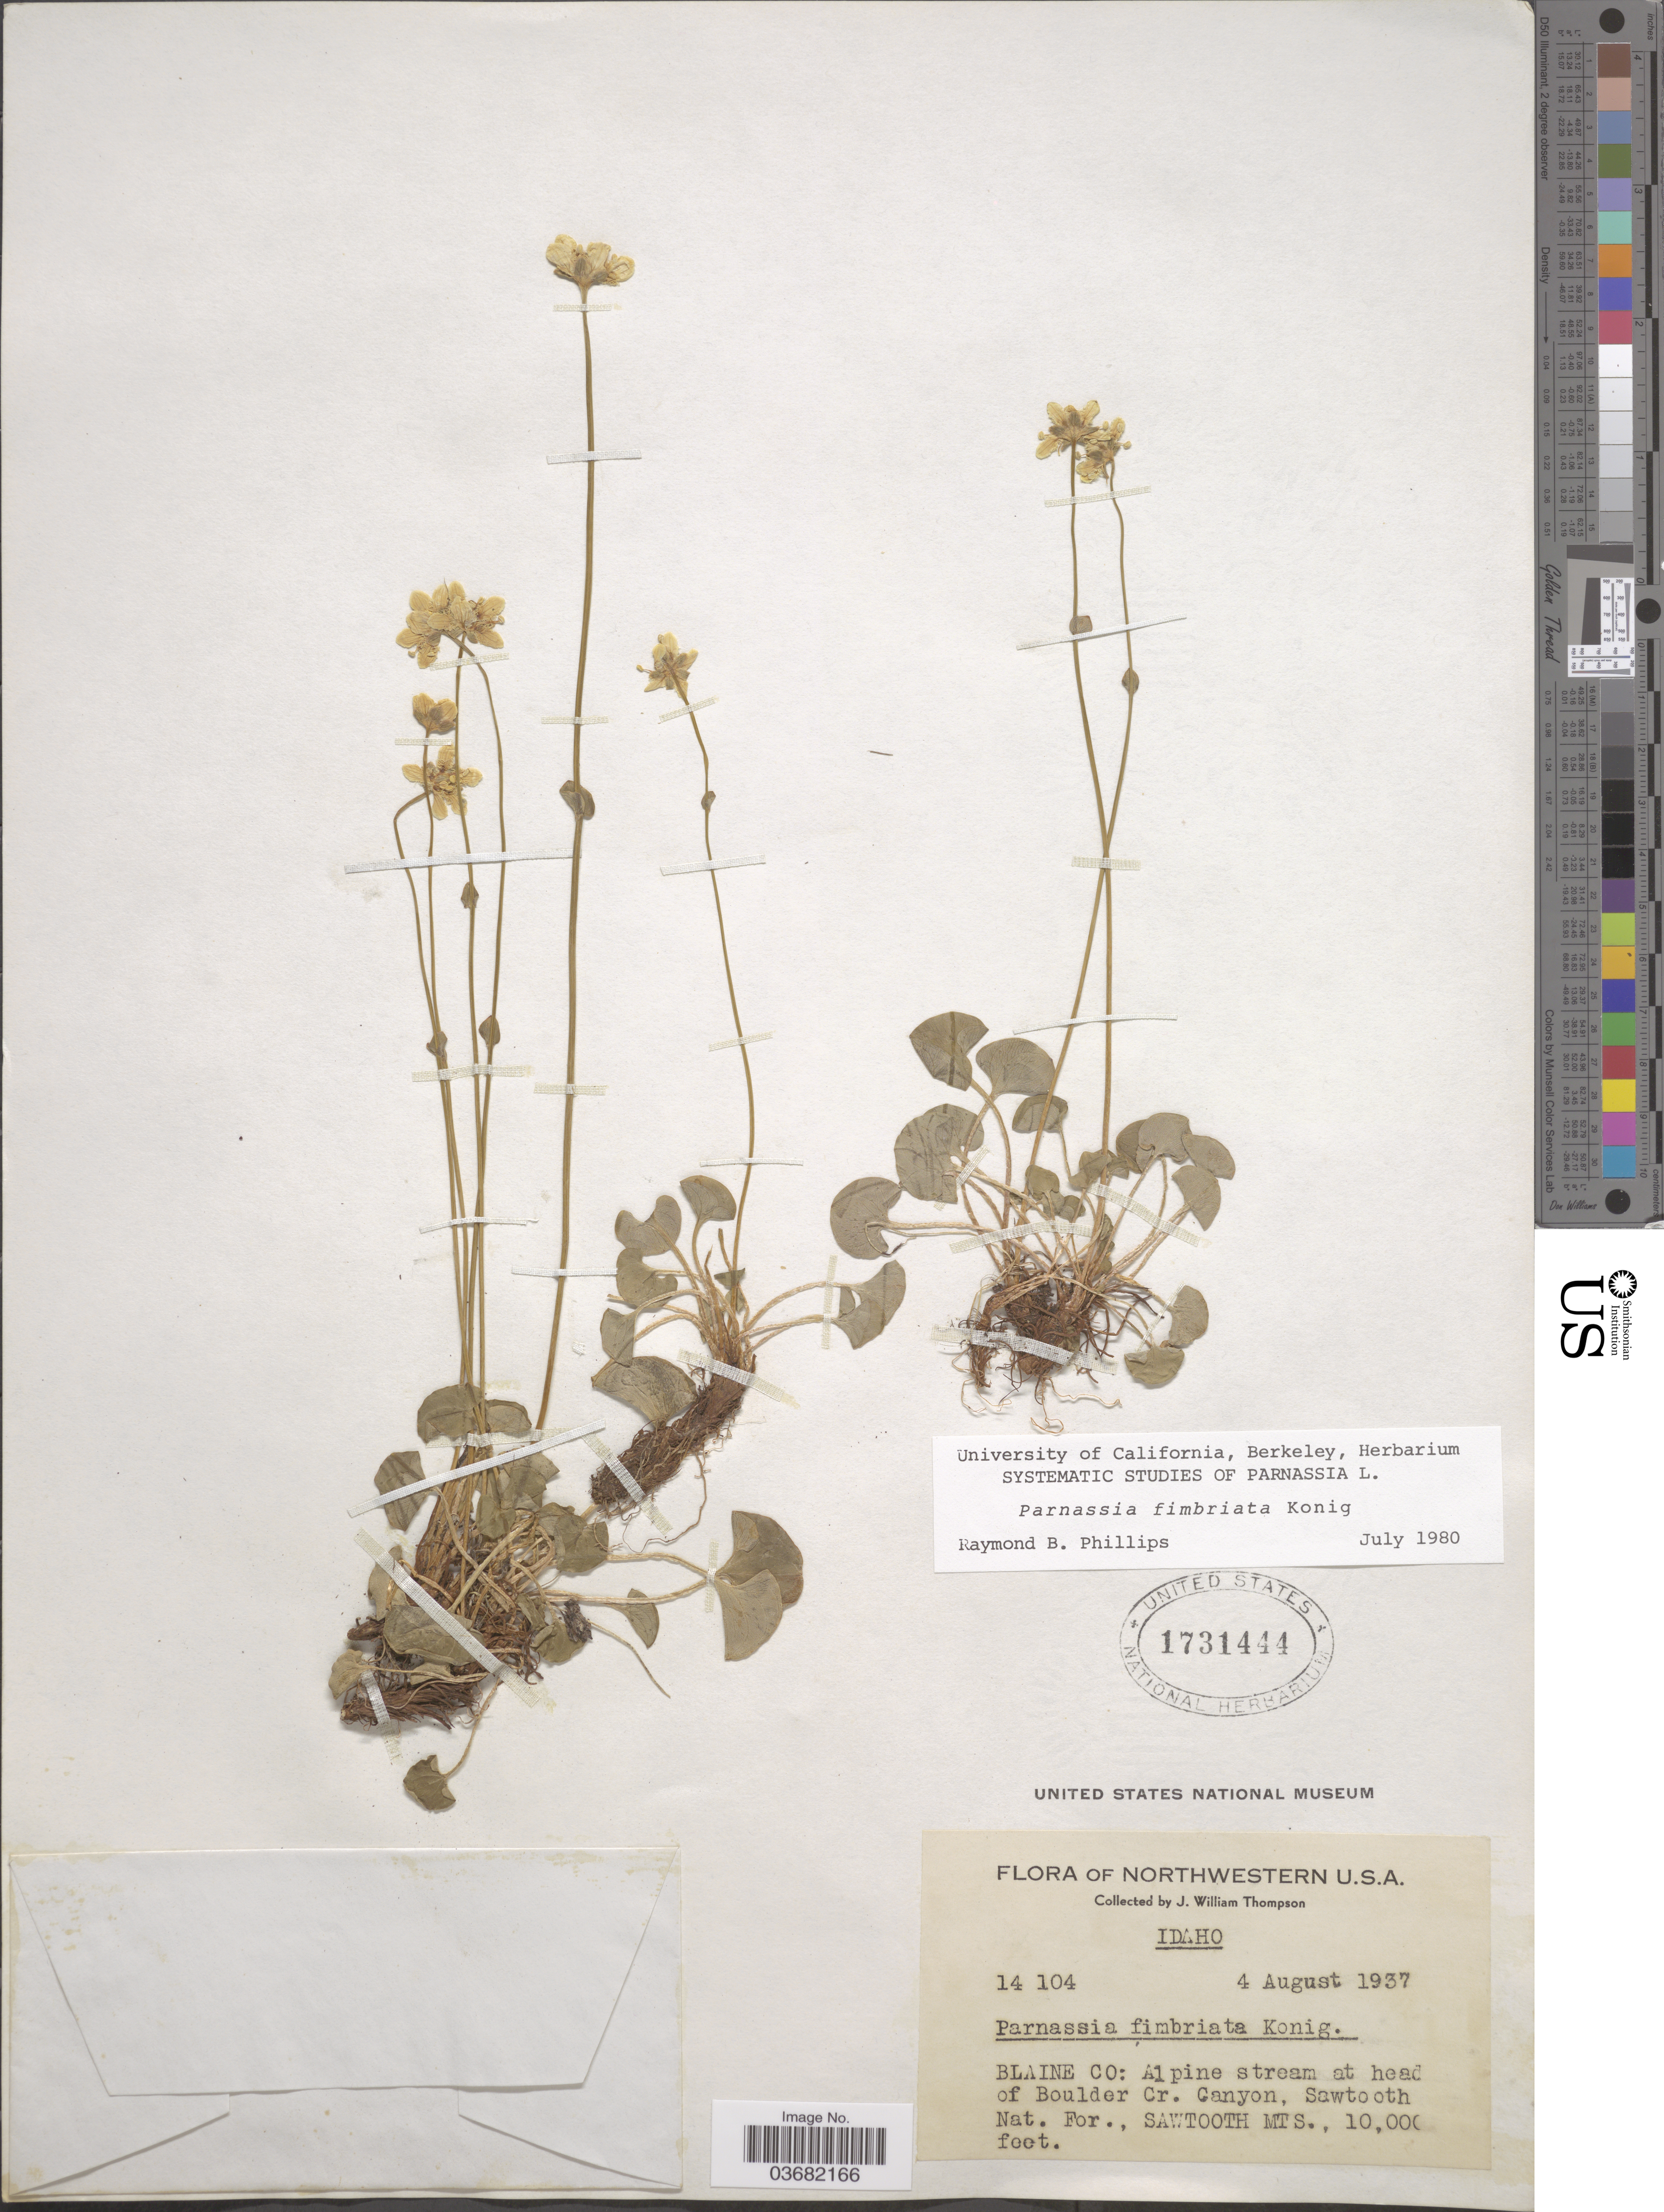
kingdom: Plantae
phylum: Tracheophyta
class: Magnoliopsida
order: Celastrales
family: Parnassiaceae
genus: Parnassia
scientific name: Parnassia fimbriata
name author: K.D. Koenig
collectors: J. W. Thompson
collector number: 14104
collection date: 1937-08-04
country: United States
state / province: Idaho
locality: Northwestern U.S.A. Blaine Co: Alpine stream at head of Boulder Cr. Canyon, Sawtooth Nat. For., Sawtooth Mts.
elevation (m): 3048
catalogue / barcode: US 1731444